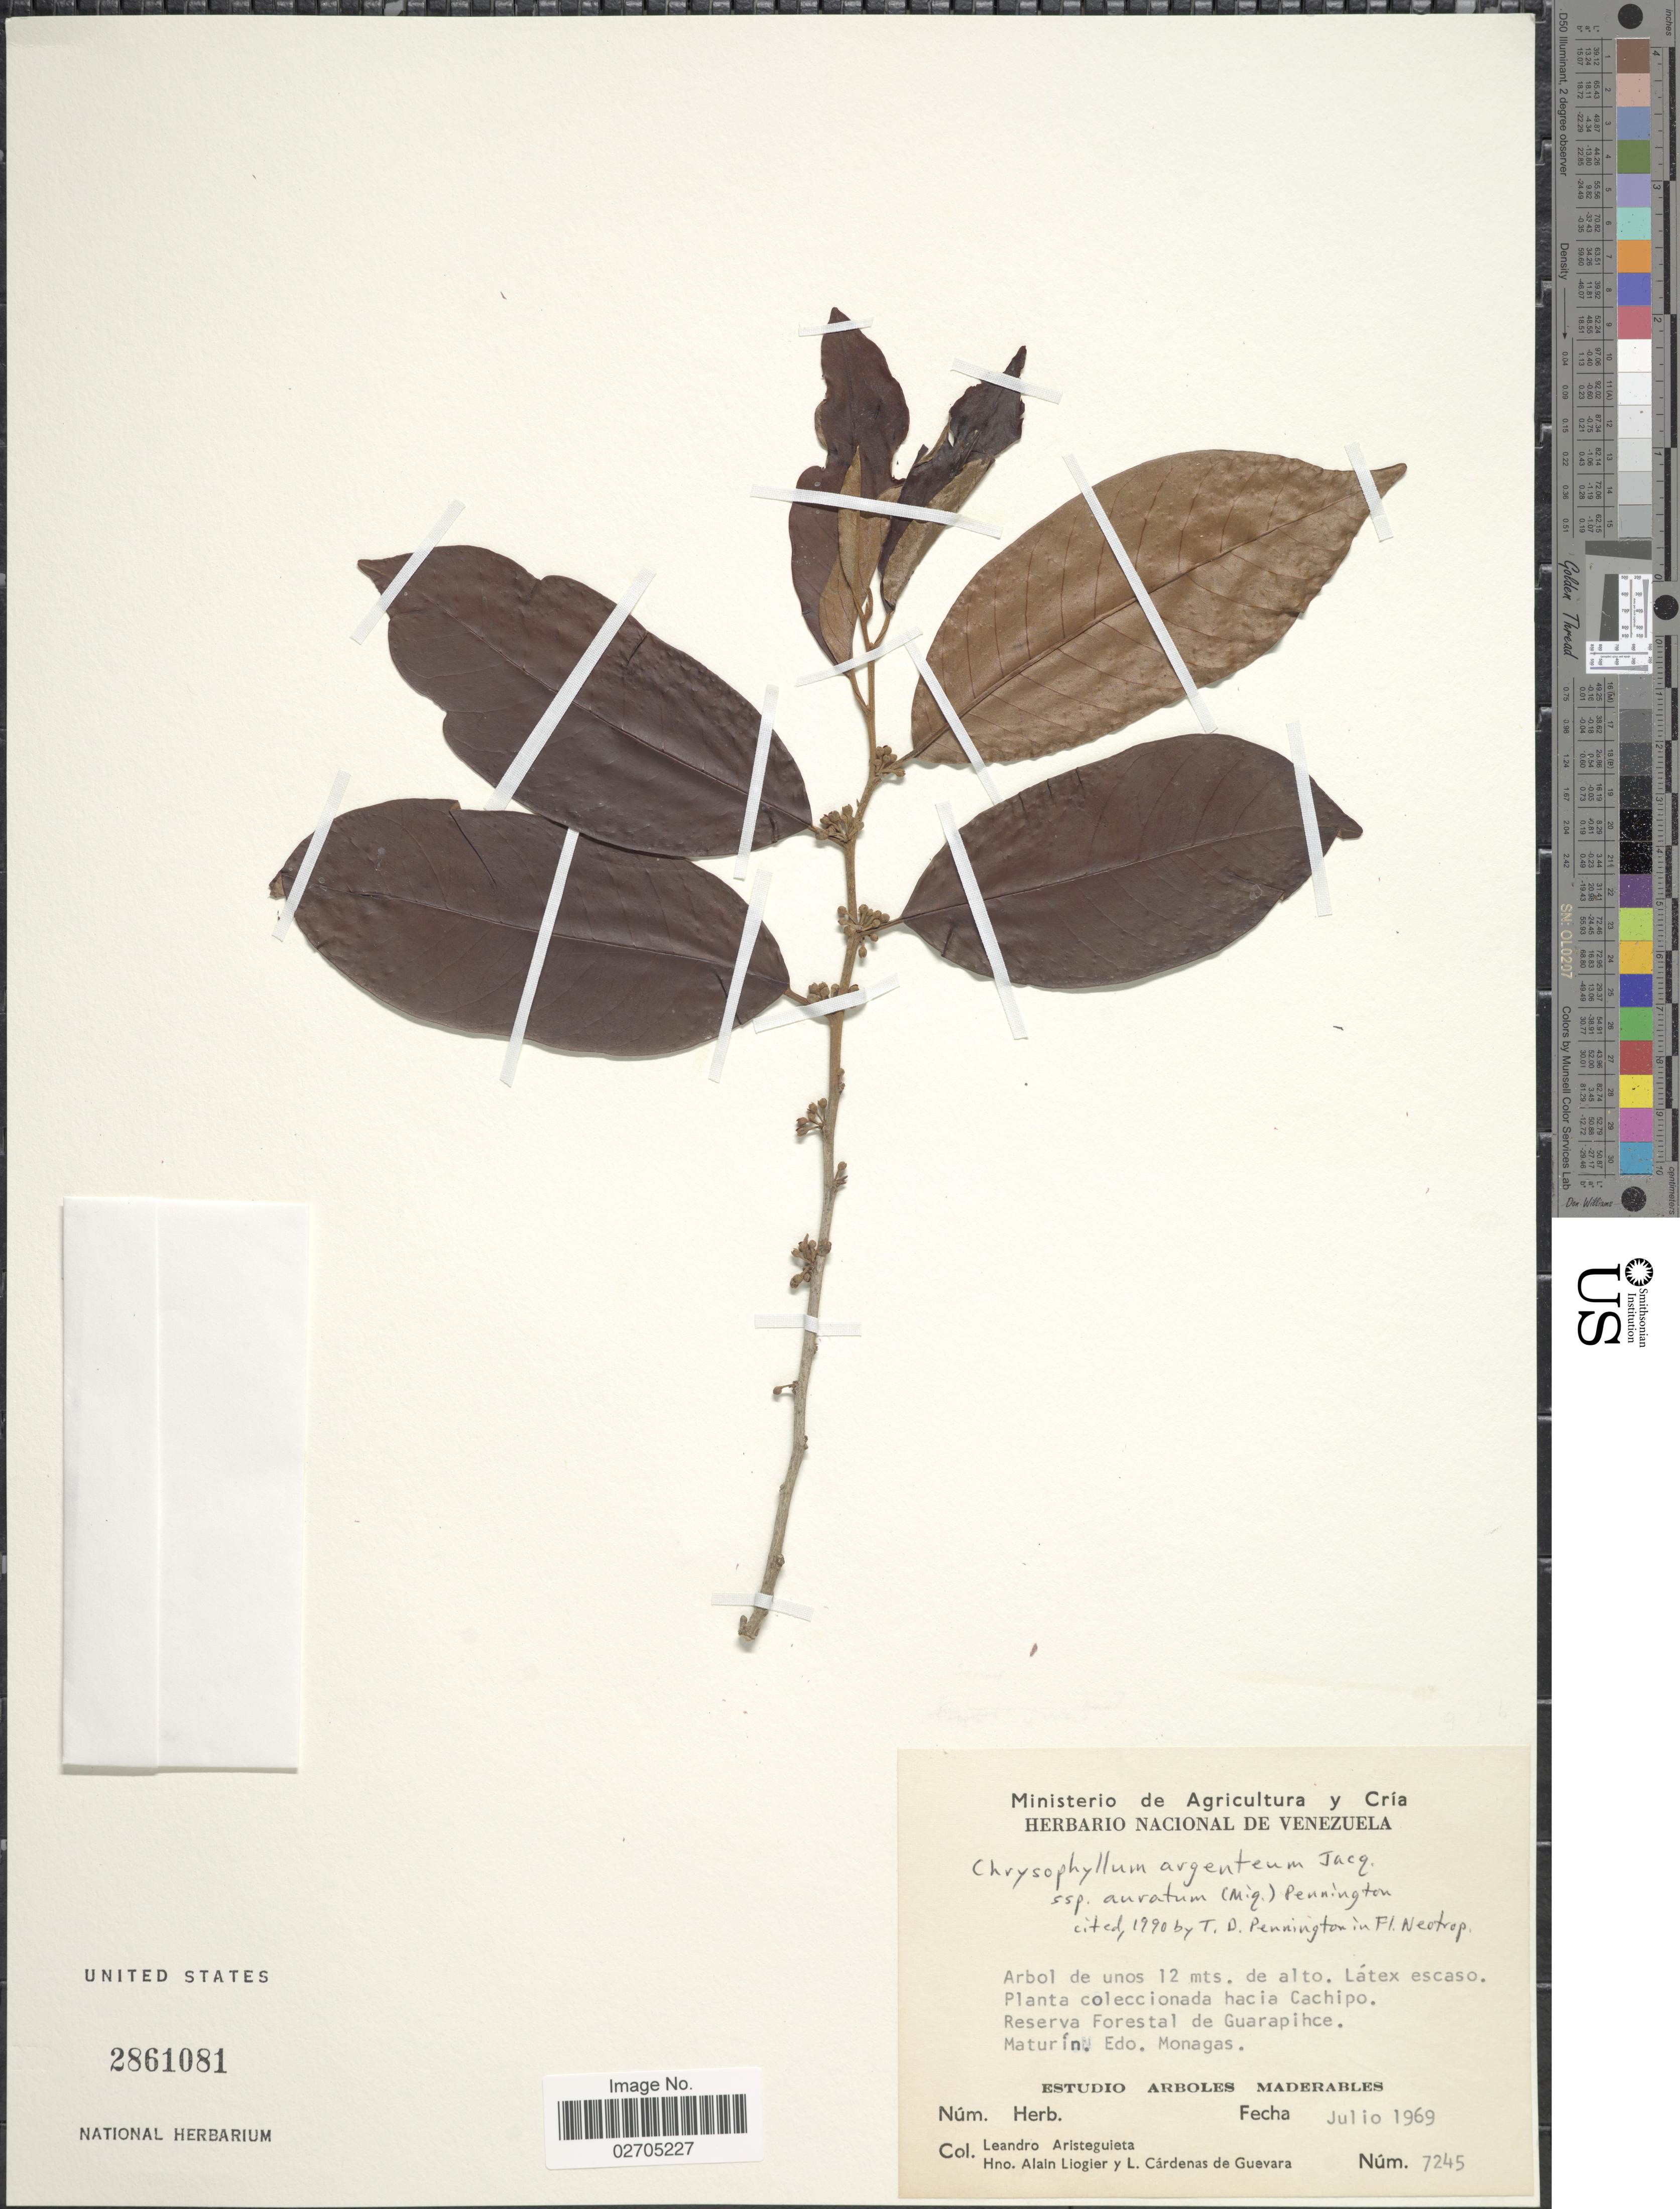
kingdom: Plantae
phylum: Tracheophyta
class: Magnoliopsida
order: Ericales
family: Sapotaceae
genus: Chrysophyllum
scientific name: Chrysophyllum argenteum subsp. auratum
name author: (Miq.) T.D. Penn.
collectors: L. Aristeguieta, A. H. Liogier & L. De Guevara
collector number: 7245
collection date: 1969-07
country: Venezuela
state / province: Monagas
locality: Hacia Cachipo, Reserva Forestal de Guarapihce, Maturin, Estudio Arboles Maderables.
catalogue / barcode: US 2861081